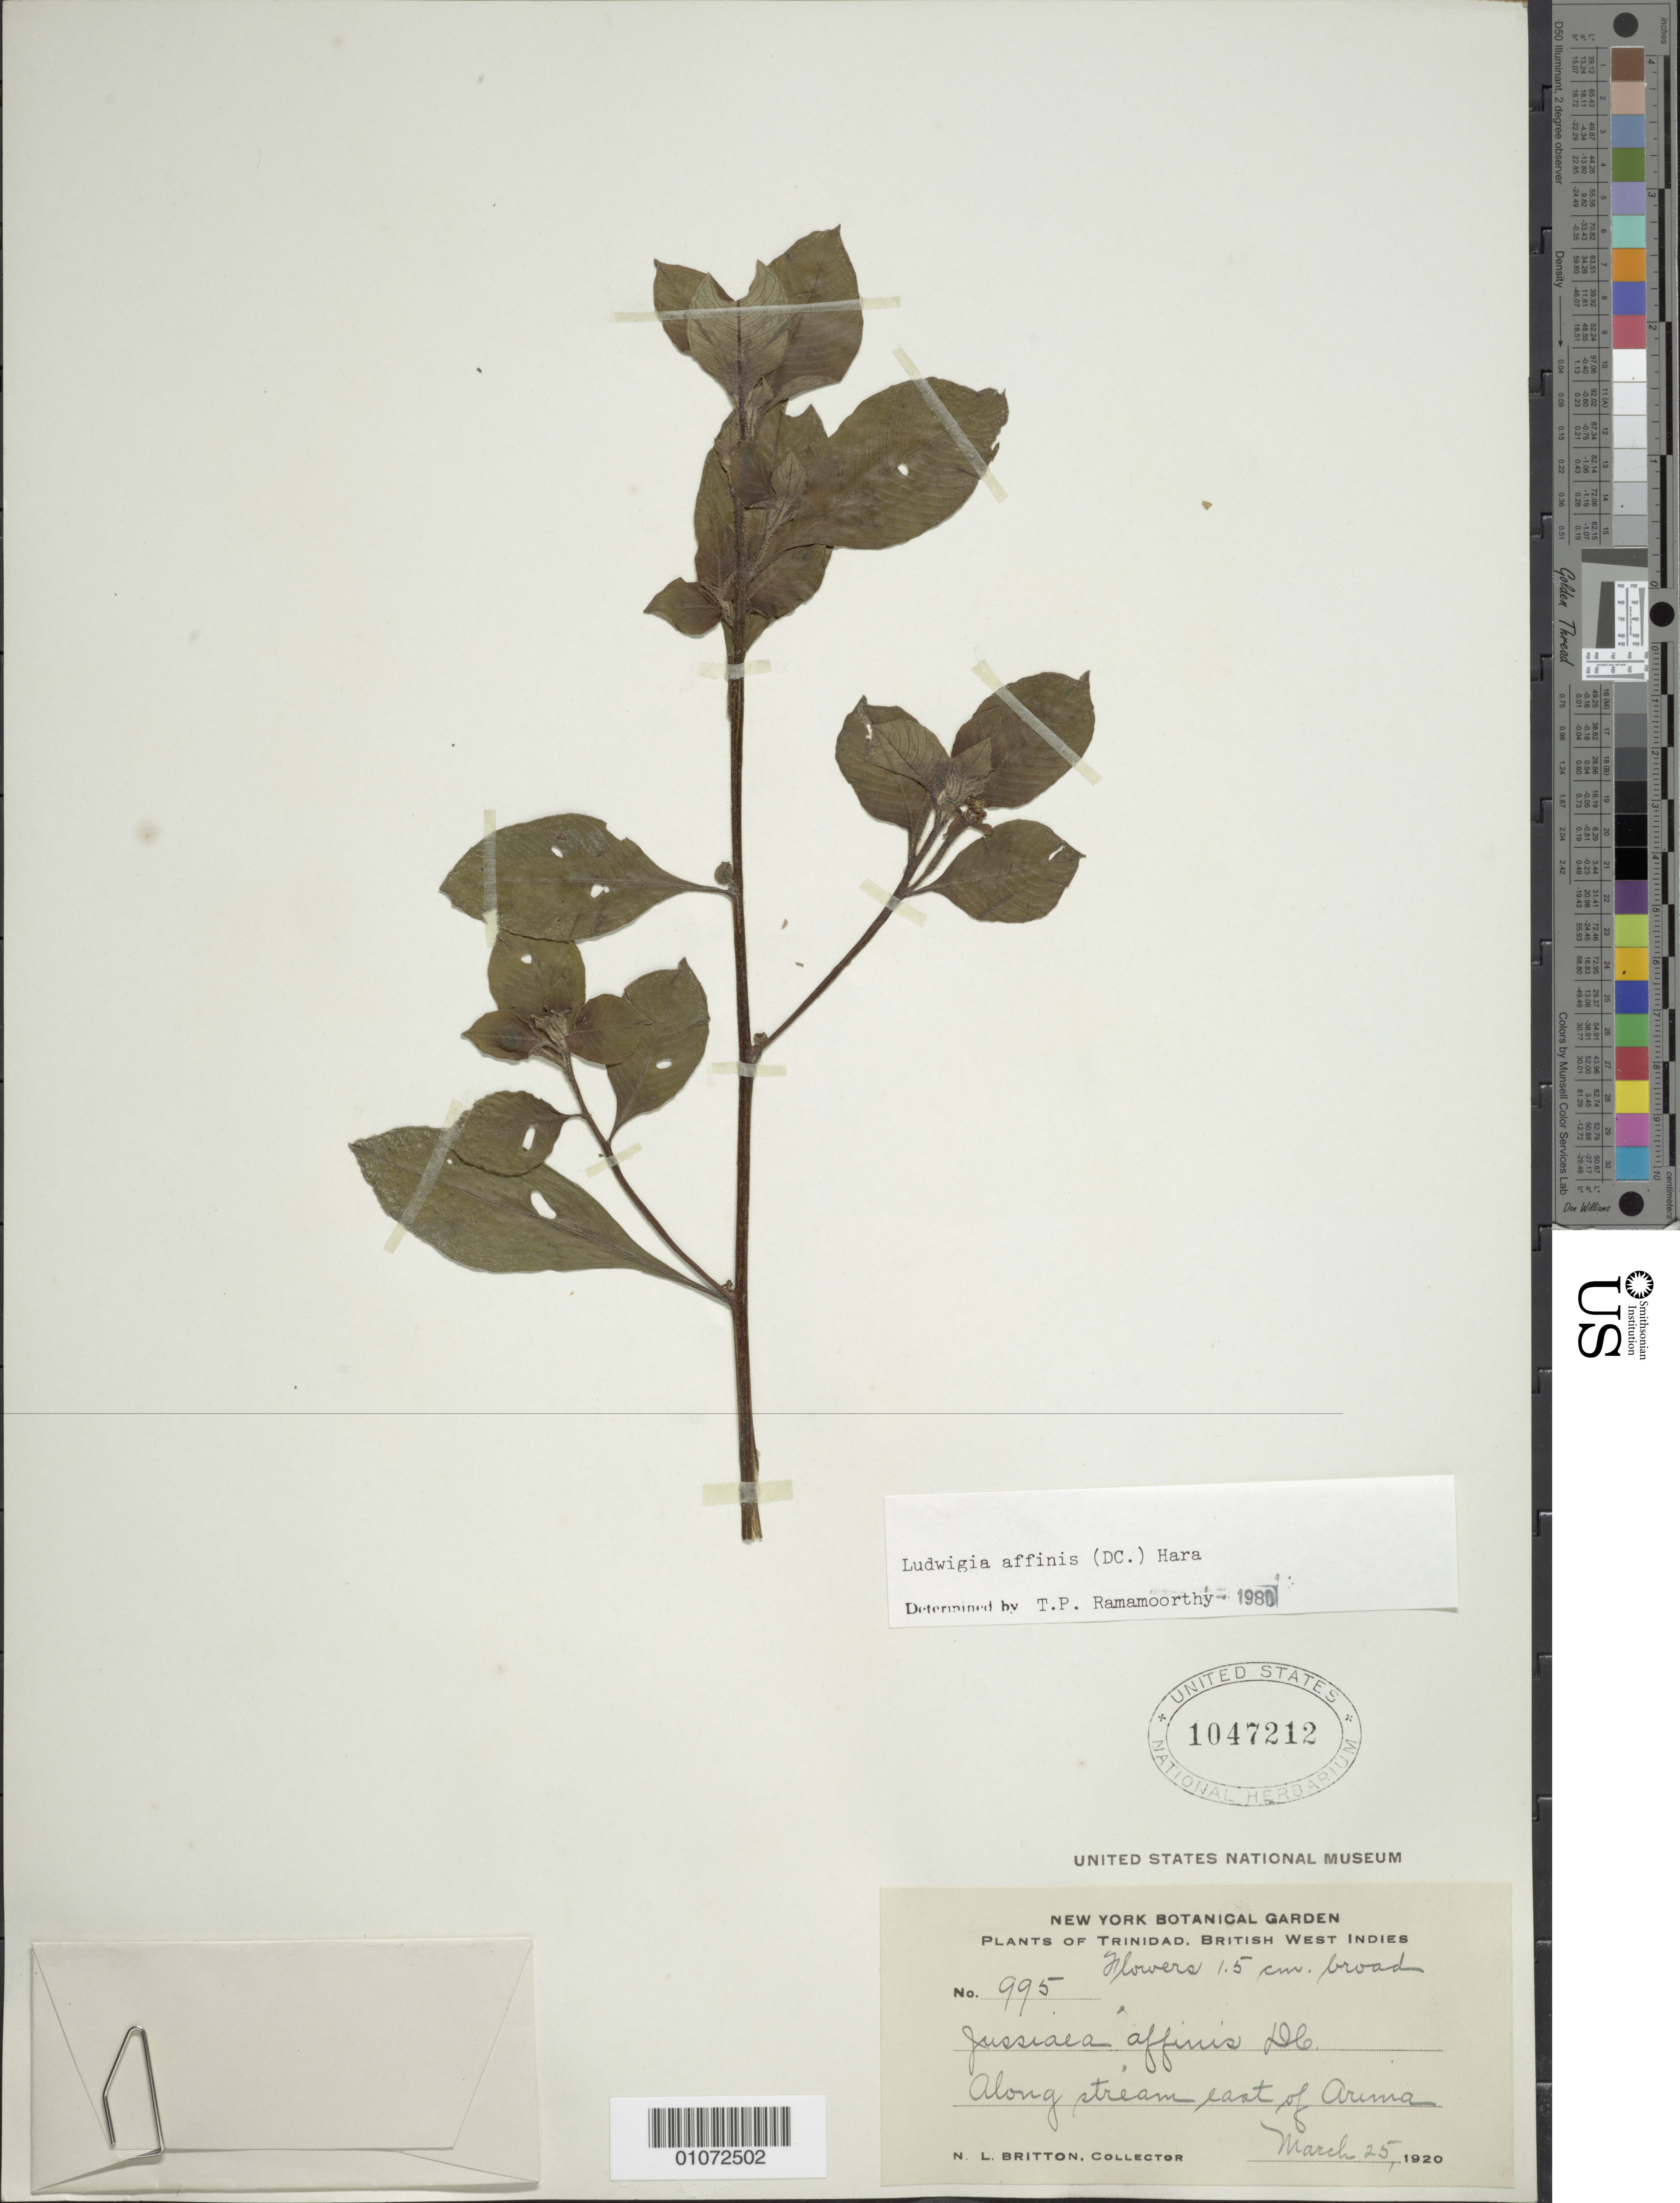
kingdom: Plantae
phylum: Tracheophyta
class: Magnoliopsida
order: Myrtales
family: Onagraceae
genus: Ludwigia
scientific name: Ludwigia affinis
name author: (DC.) H. Hara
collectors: N. Britton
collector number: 995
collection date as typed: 25 Mar 1920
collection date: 1920-03-25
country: Trinidad and Tobago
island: Trinidad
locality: Along stream east of Arima.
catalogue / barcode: US 1047212